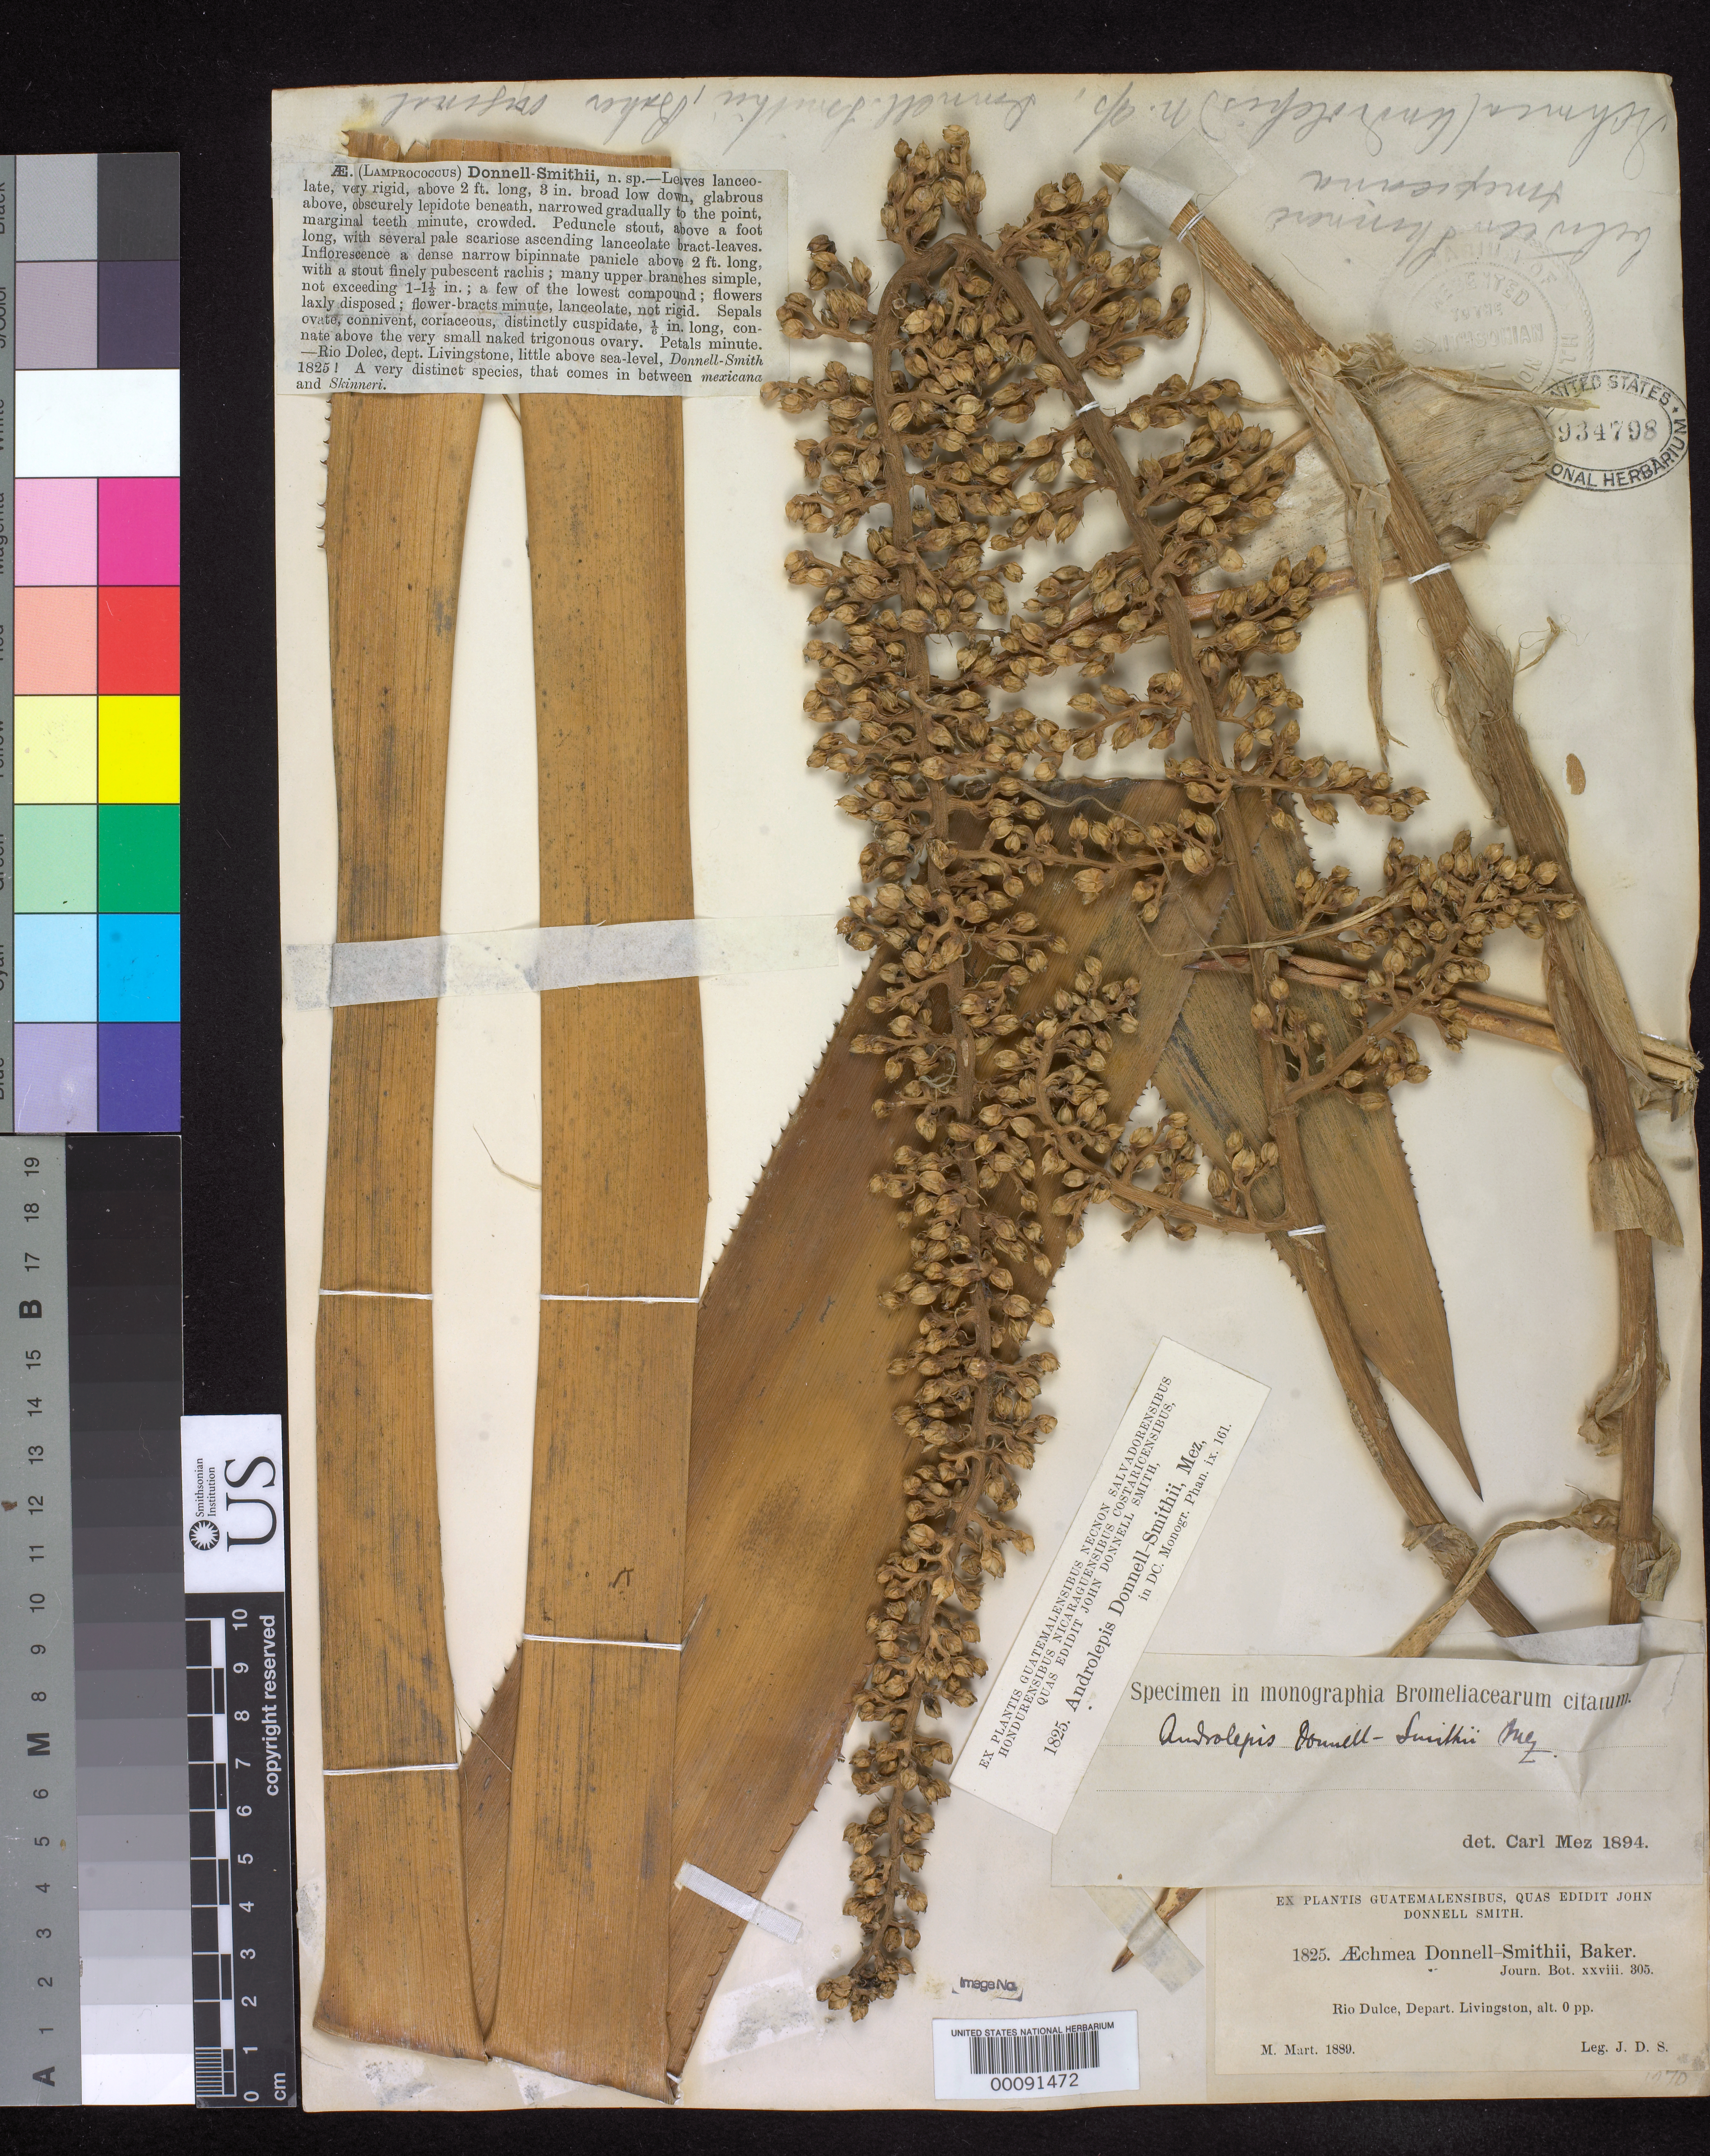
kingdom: Plantae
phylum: Tracheophyta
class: Liliopsida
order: Poales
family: Bromeliaceae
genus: Aechmea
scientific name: Aechmea donnell-smithii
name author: Baker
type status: Isotype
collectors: J. Donnell Smith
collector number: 1825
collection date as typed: Mar 1889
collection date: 1889-03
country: Guatemala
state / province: Izabal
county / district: Livingston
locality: Rio Dolce, alt. sea level.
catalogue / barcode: US 934798